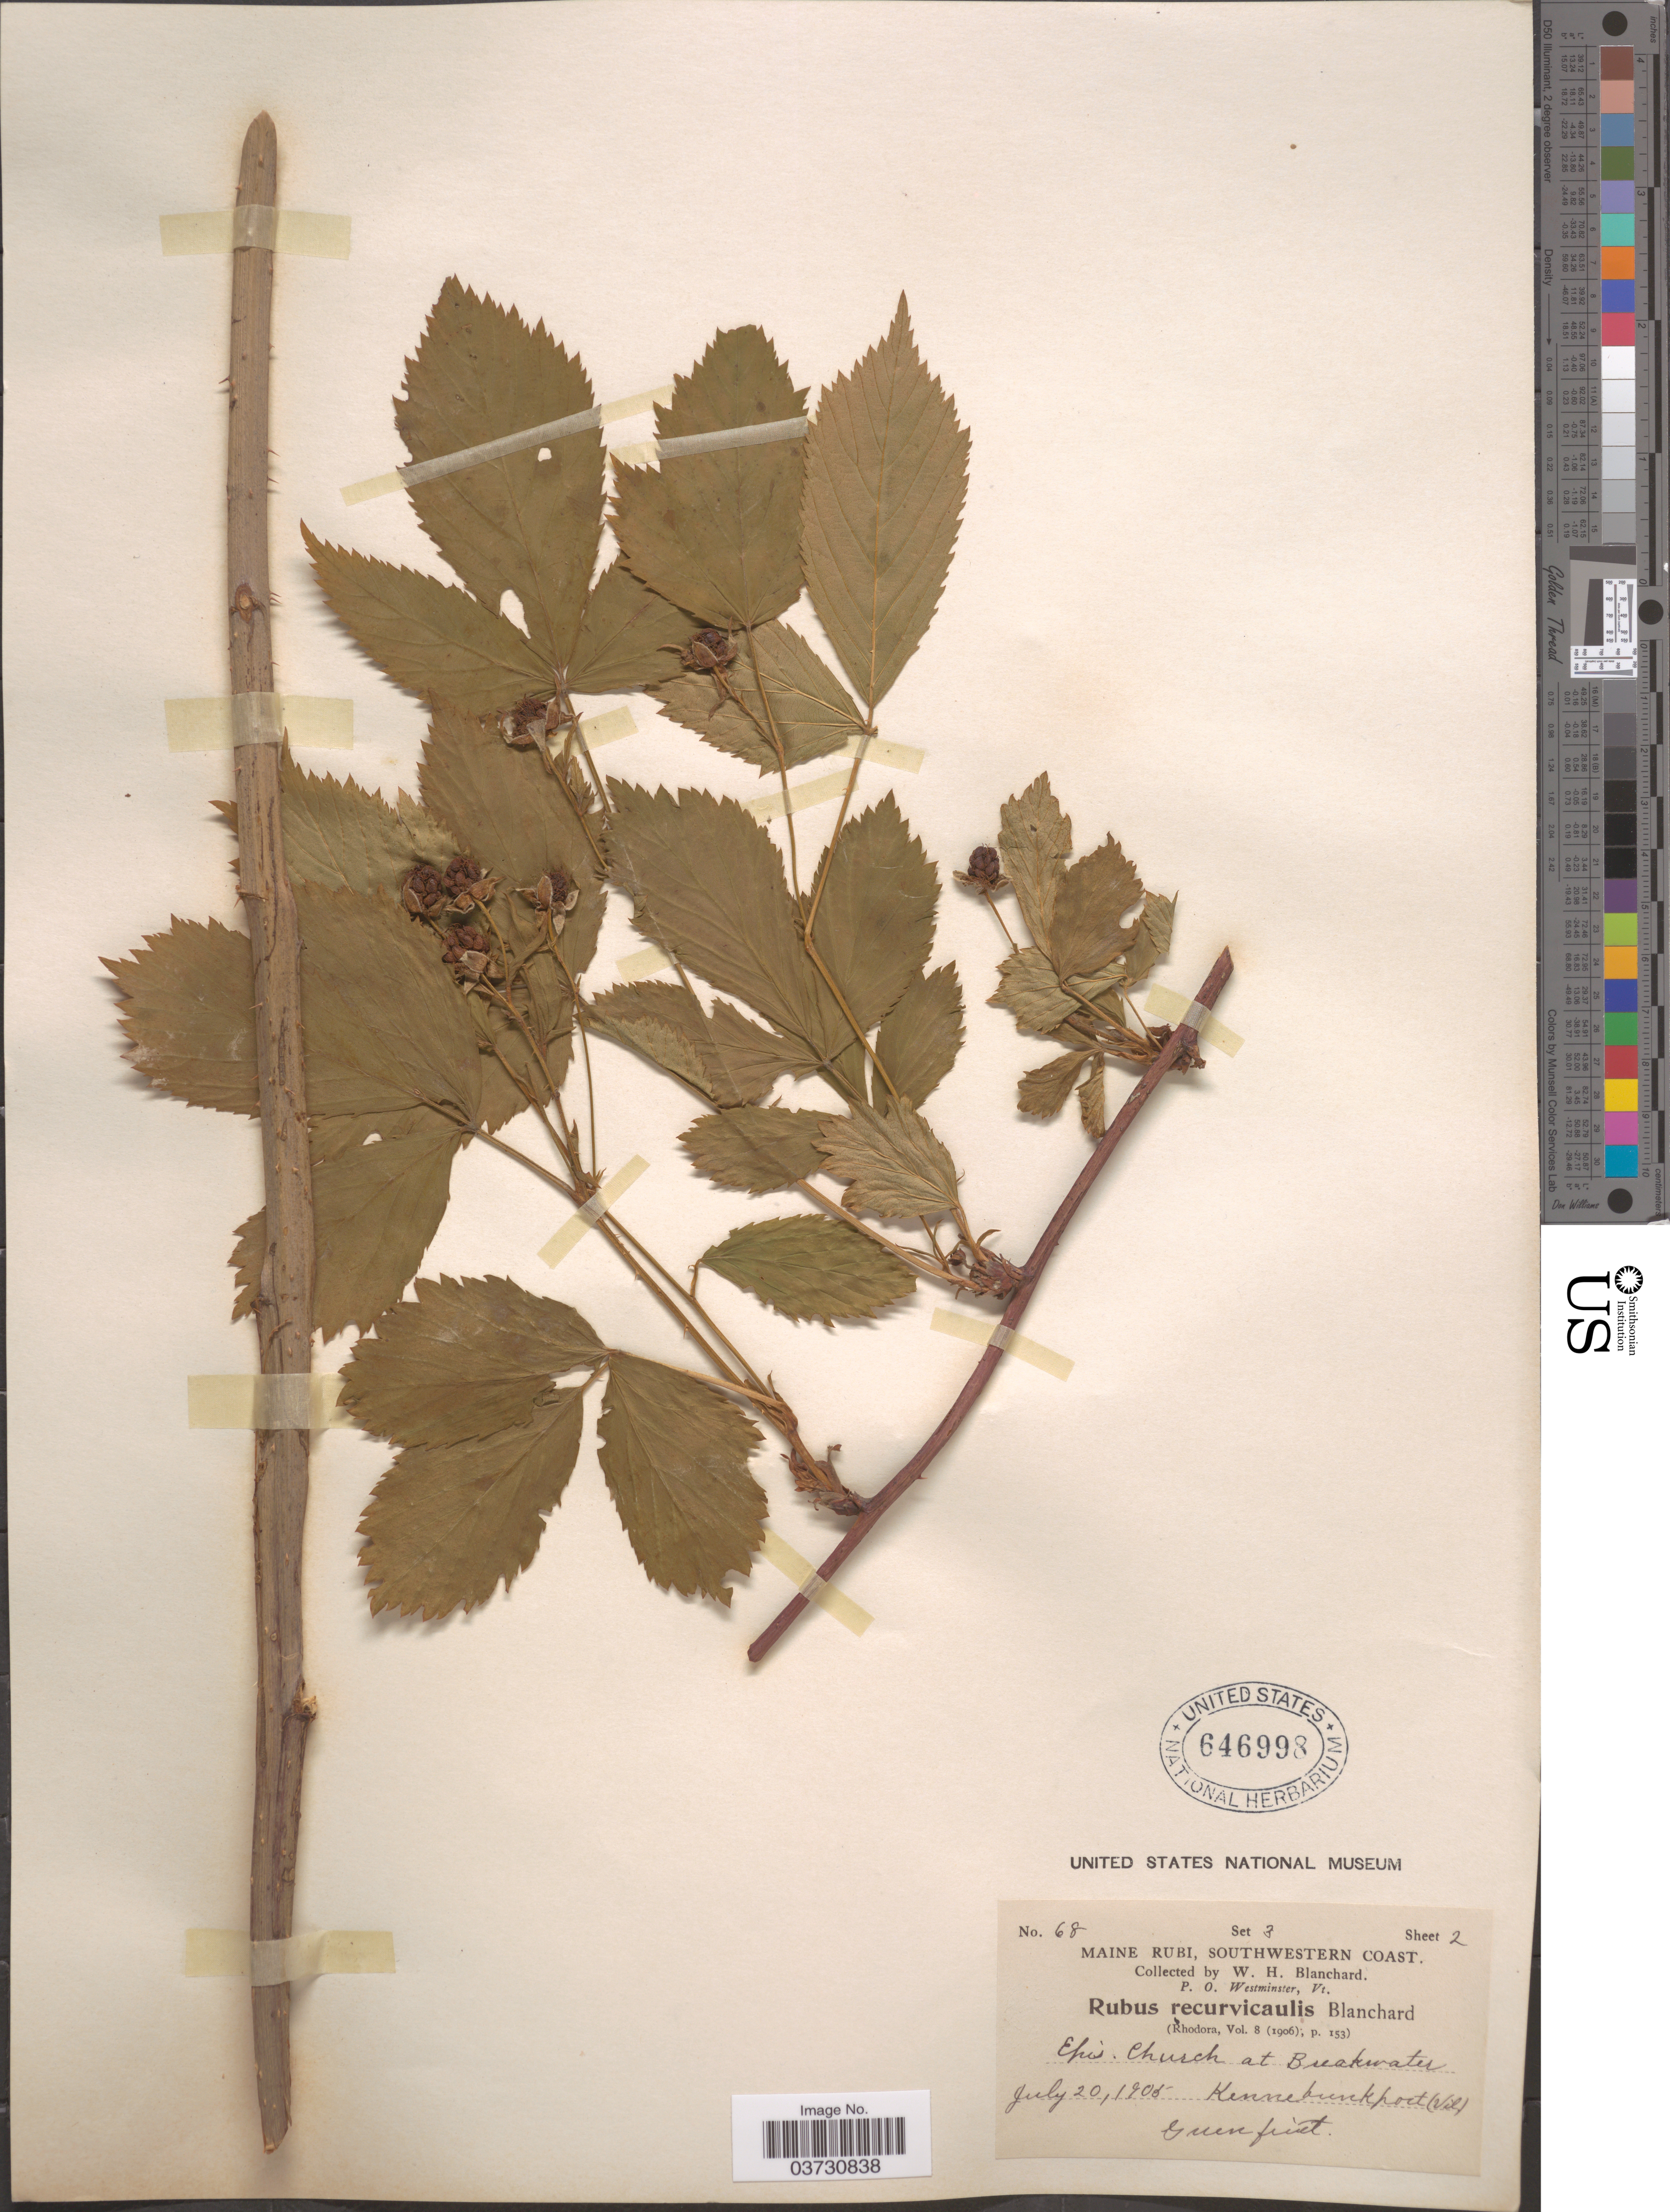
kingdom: Plantae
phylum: Tracheophyta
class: Magnoliopsida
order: Rosales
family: Rosaceae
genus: Rubus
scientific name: Rubus pergratus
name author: Blanch.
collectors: W. H. Blanchard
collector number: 68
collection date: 1905-07-20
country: United States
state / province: Maine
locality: Maine Rubi, Southwestern Coast, Epis. Church at Breakwater. Kennebunkport (Vil).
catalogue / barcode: US 646998